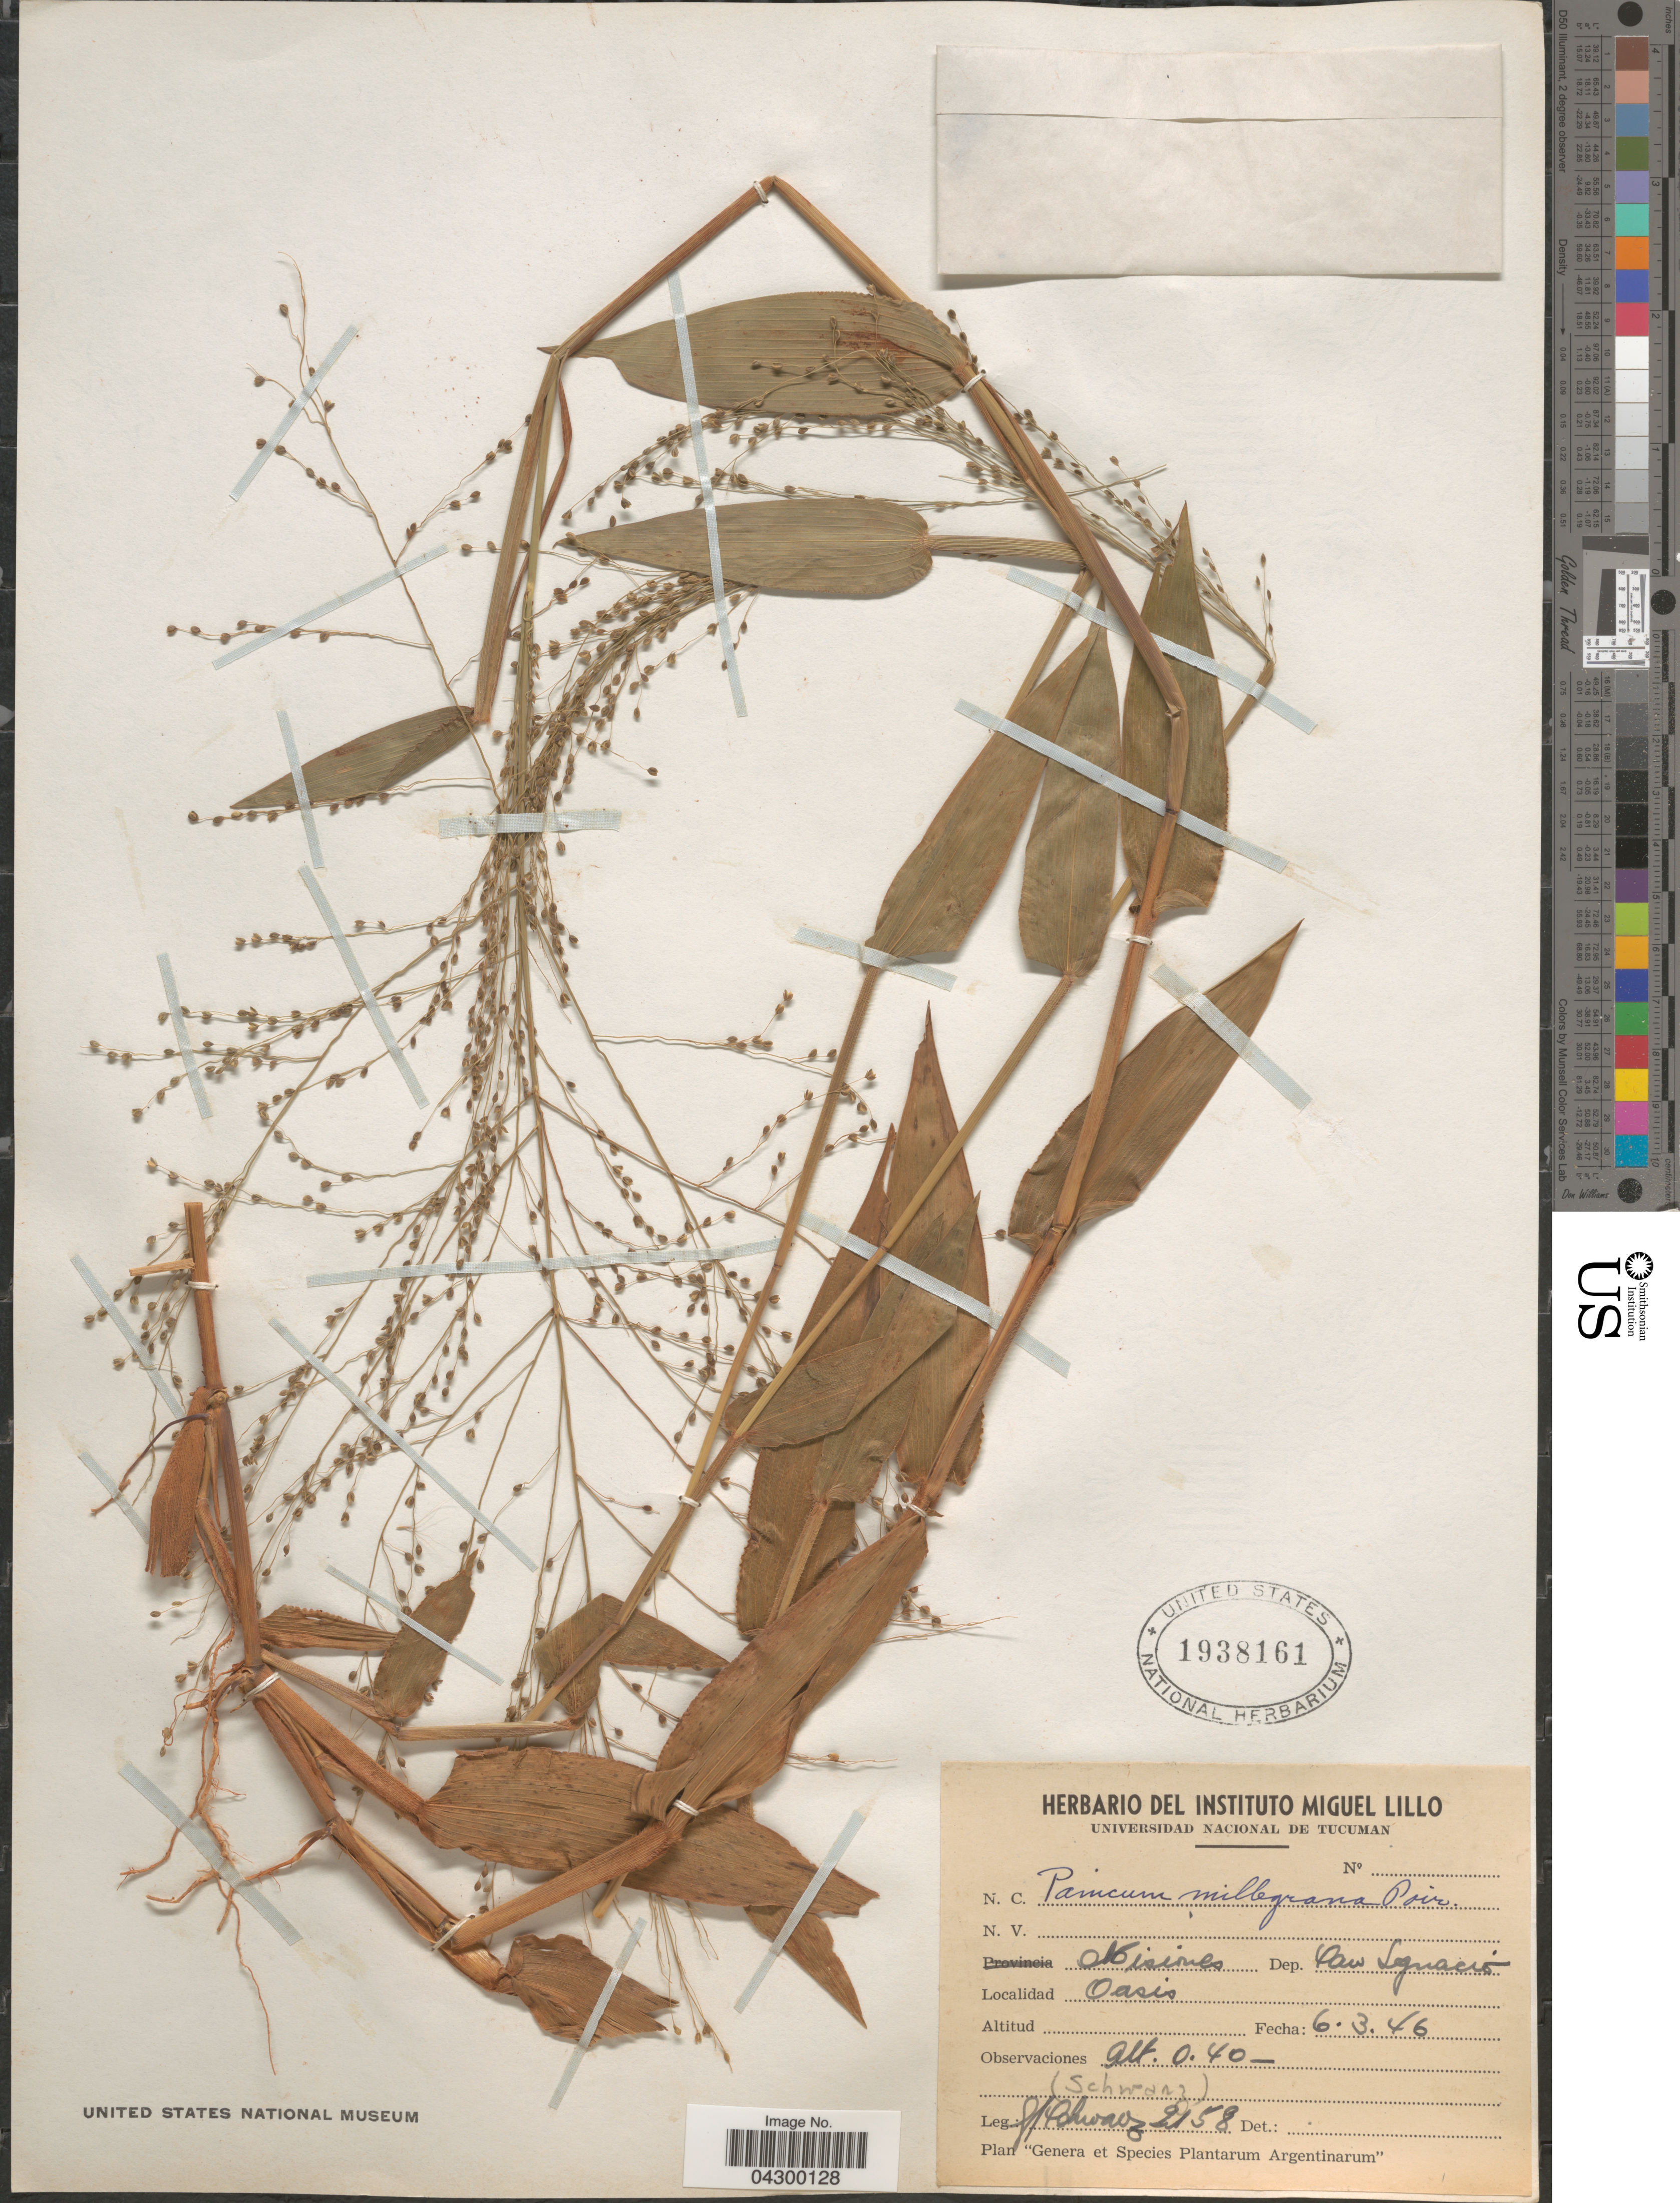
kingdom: Plantae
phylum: Tracheophyta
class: Liliopsida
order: Poales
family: Poaceae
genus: Panicum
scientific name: Panicum millegrana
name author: Poir.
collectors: G. J. Schwarz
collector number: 2158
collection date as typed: Transcribed d/m/y: 6/3/46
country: Argentina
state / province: Misiones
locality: Dep. San Ignacio. Oasis.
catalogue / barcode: US 1938161